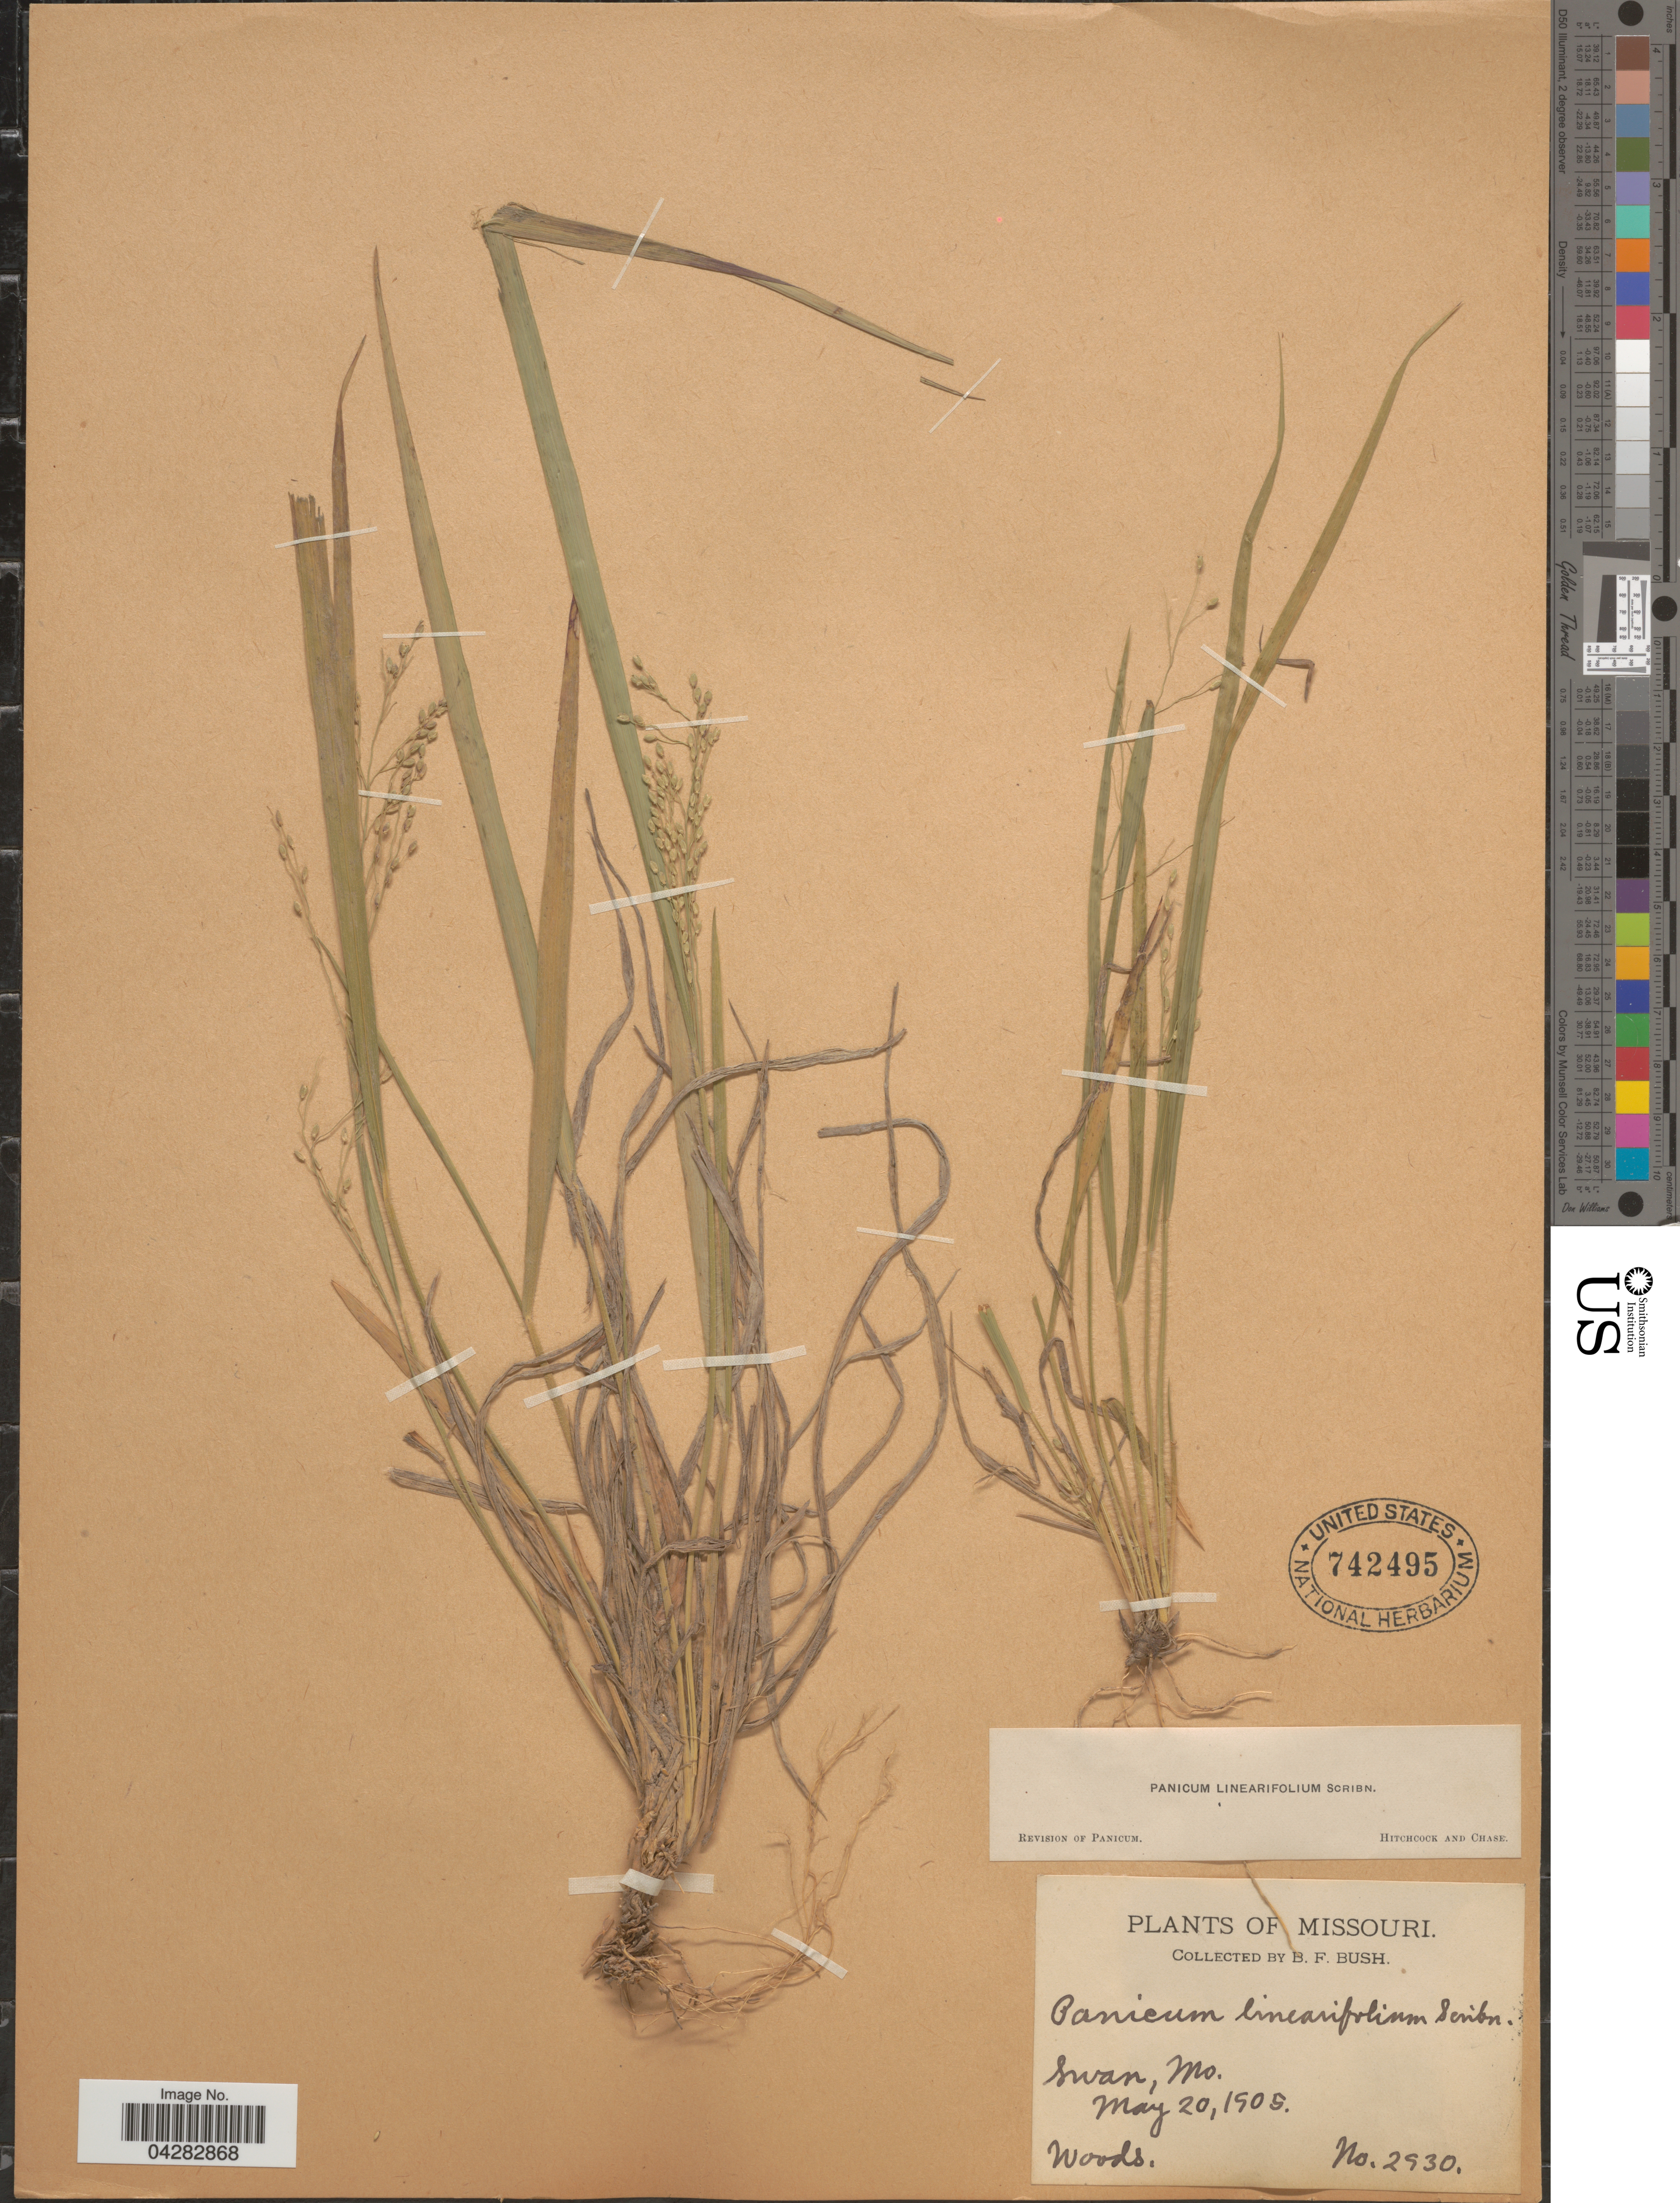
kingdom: Plantae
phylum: Tracheophyta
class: Liliopsida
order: Poales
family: Poaceae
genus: Dichanthelium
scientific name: Dichanthelium linearifolium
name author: (Scribn.) Gould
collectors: B. F. Bush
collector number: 2930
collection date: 1905-05-20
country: United States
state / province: Missouri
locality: Swan.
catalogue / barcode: US 742495